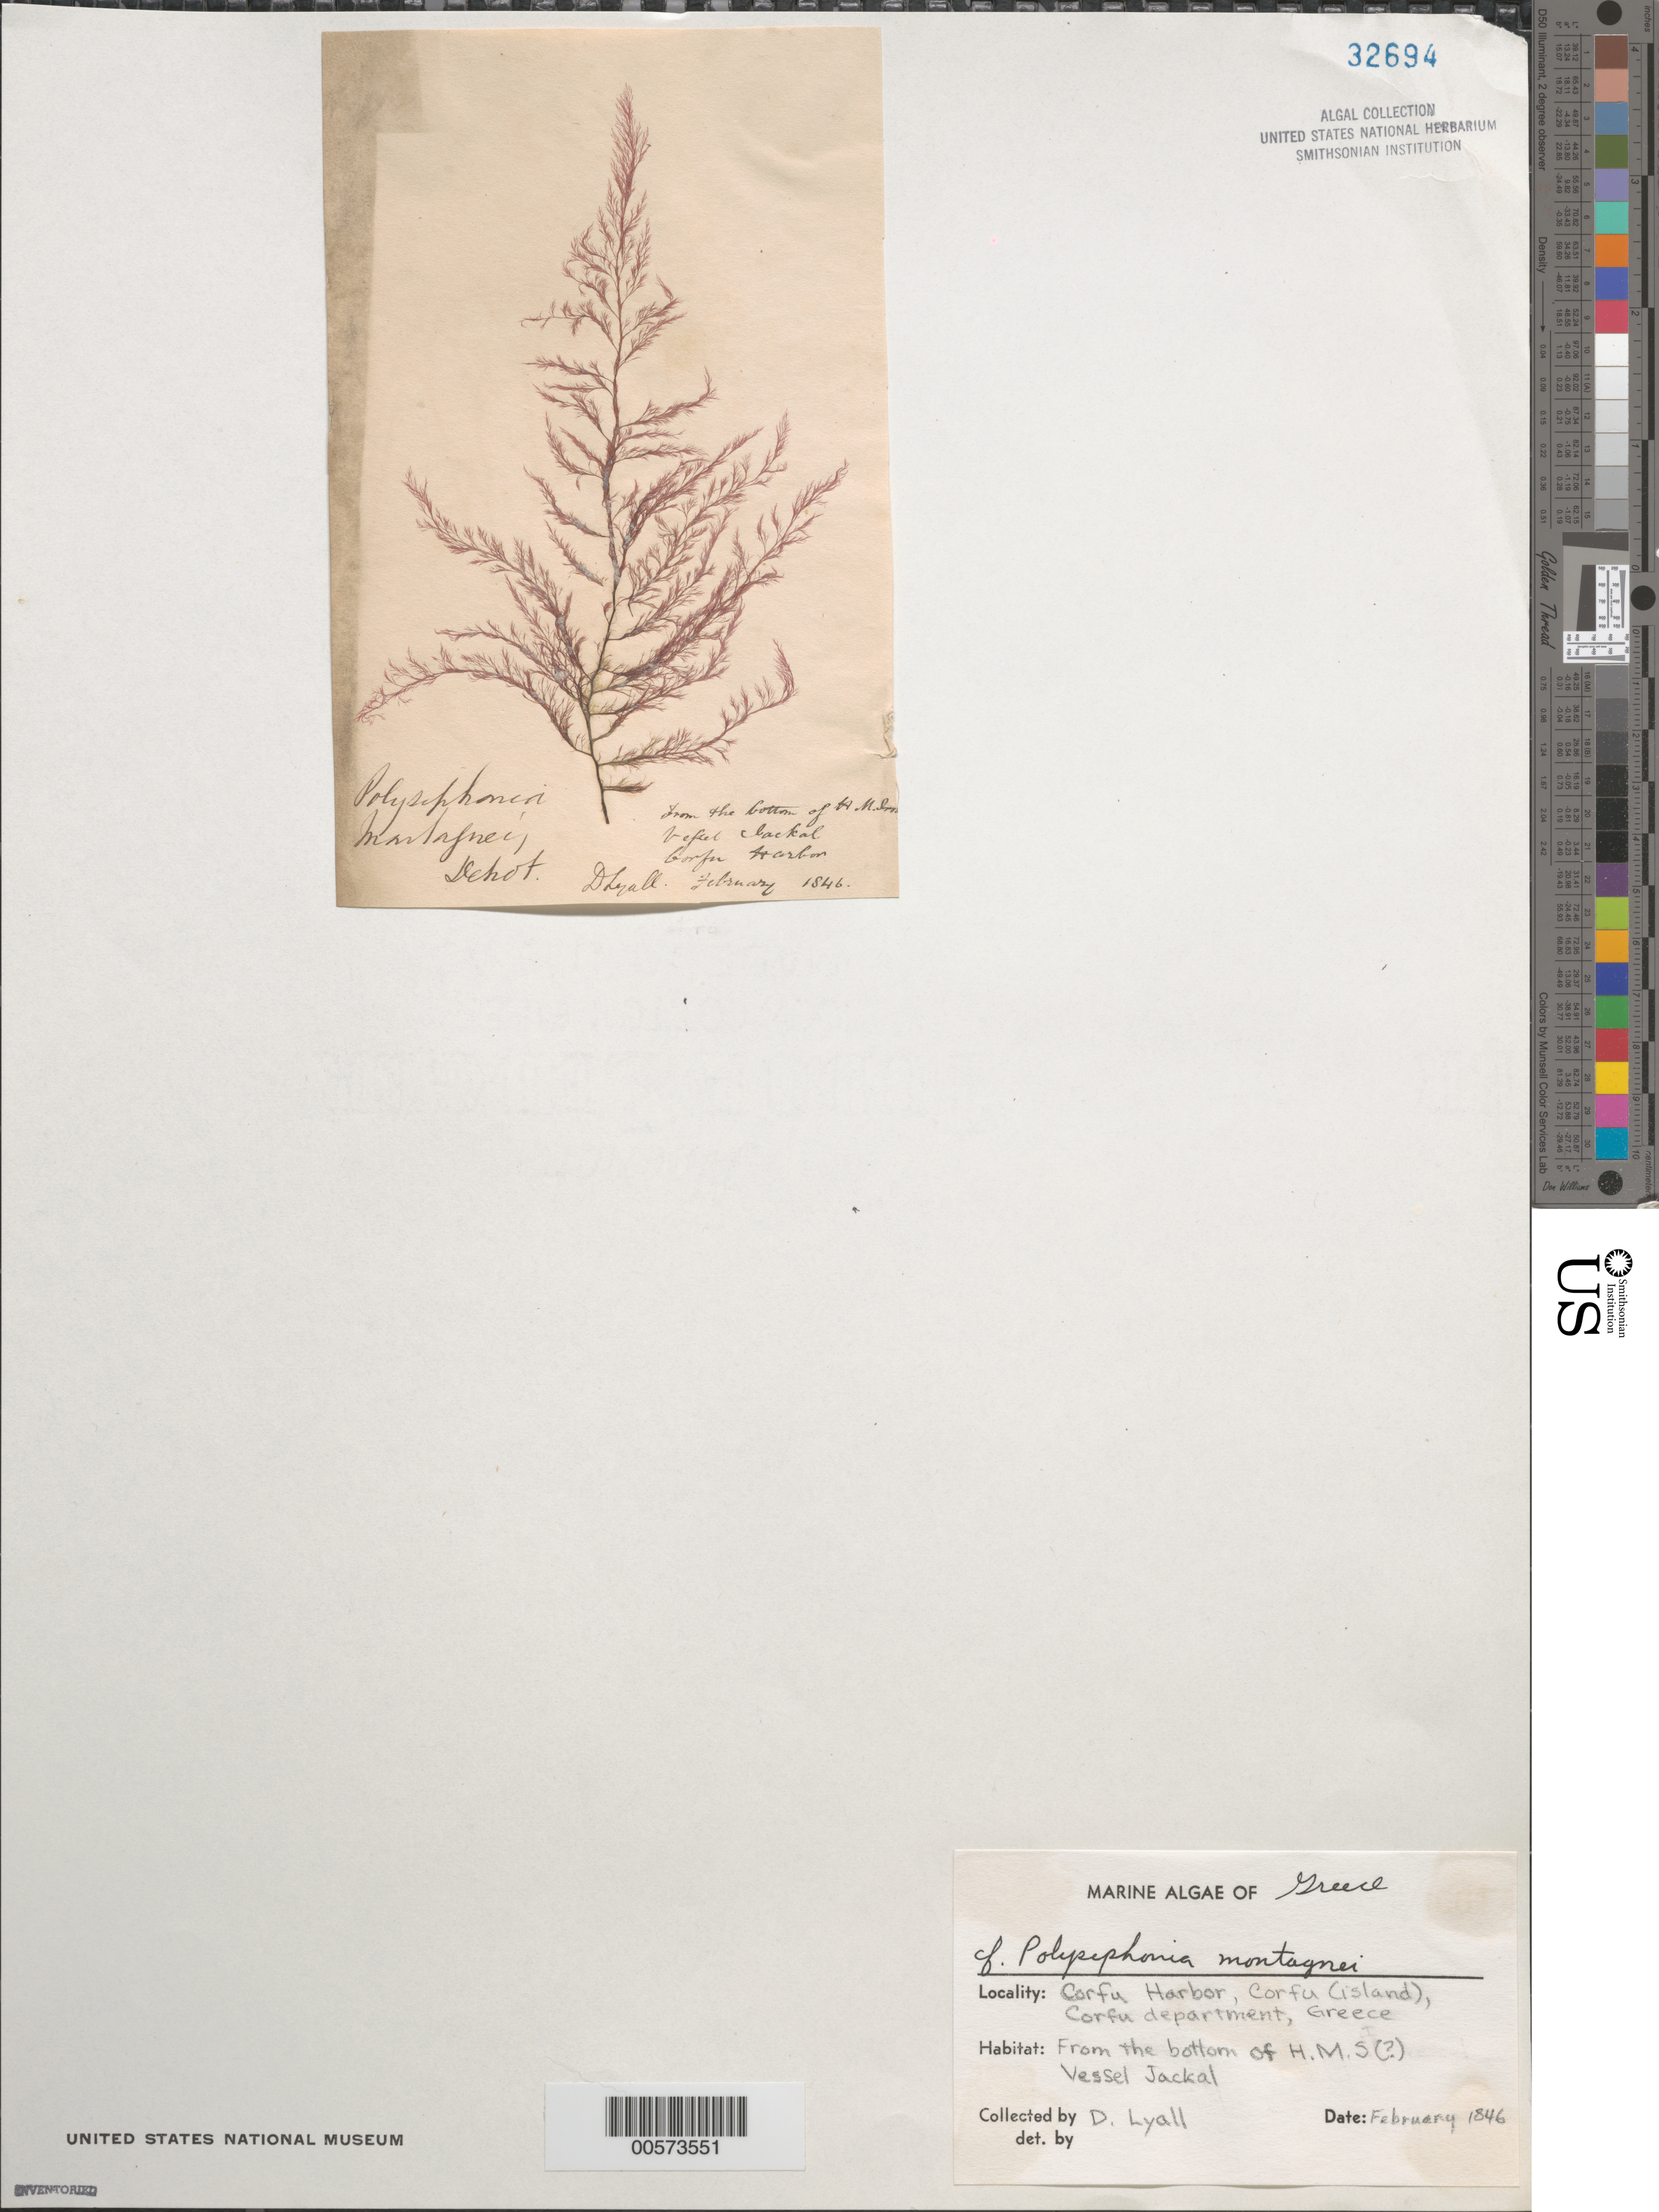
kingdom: Plantae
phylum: Rhodophyta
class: Florideophyceae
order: Ceramiales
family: Rhodomelaceae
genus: Polysiphonia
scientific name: Polysiphonia subulata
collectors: D. Lyall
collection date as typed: Feb 1846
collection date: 1846-02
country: Greece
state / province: Ionian Islands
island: Corfu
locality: HMS Vessel Jackal, Corfu Harbor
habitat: Marine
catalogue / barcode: US 32694